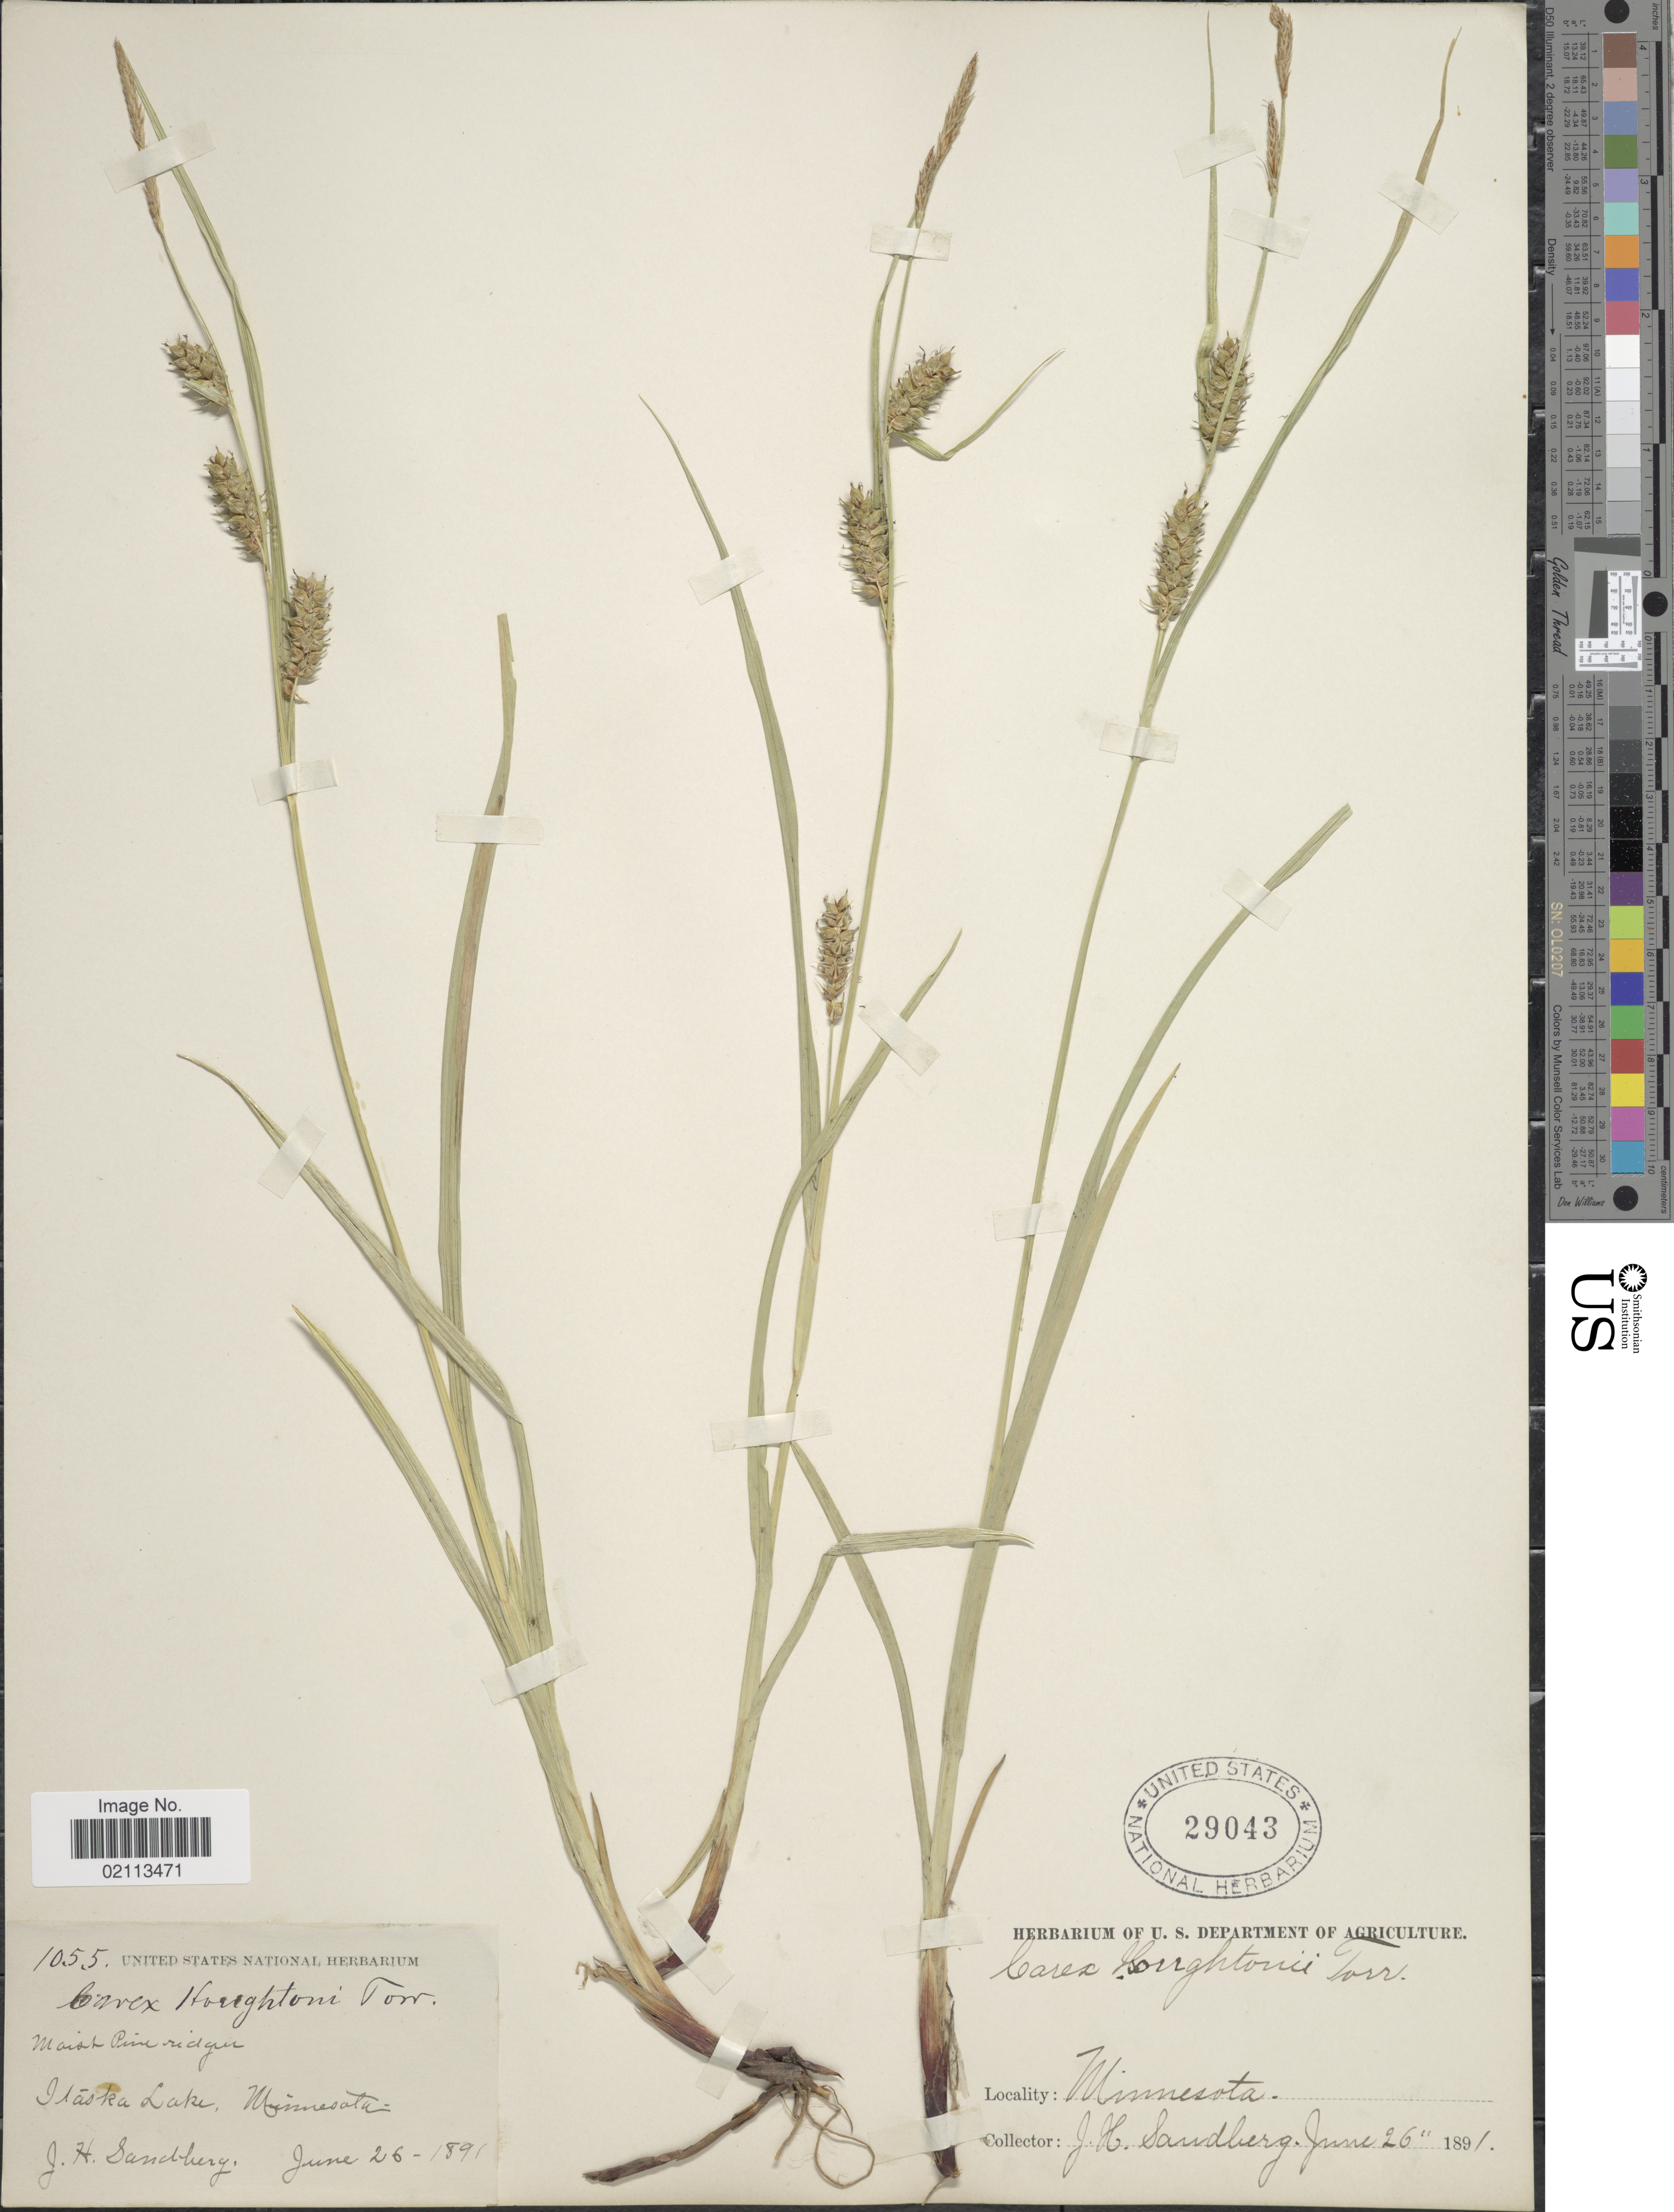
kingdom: Plantae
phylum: Tracheophyta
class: Liliopsida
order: Poales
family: Cyperaceae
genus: Carex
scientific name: Carex houghtoniana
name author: Torr. ex Dewey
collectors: J. H. Sandberg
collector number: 1055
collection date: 1891-06-26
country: United States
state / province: Minnesota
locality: Moist Pine ridges, Itaska Lake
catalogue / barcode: US 29043